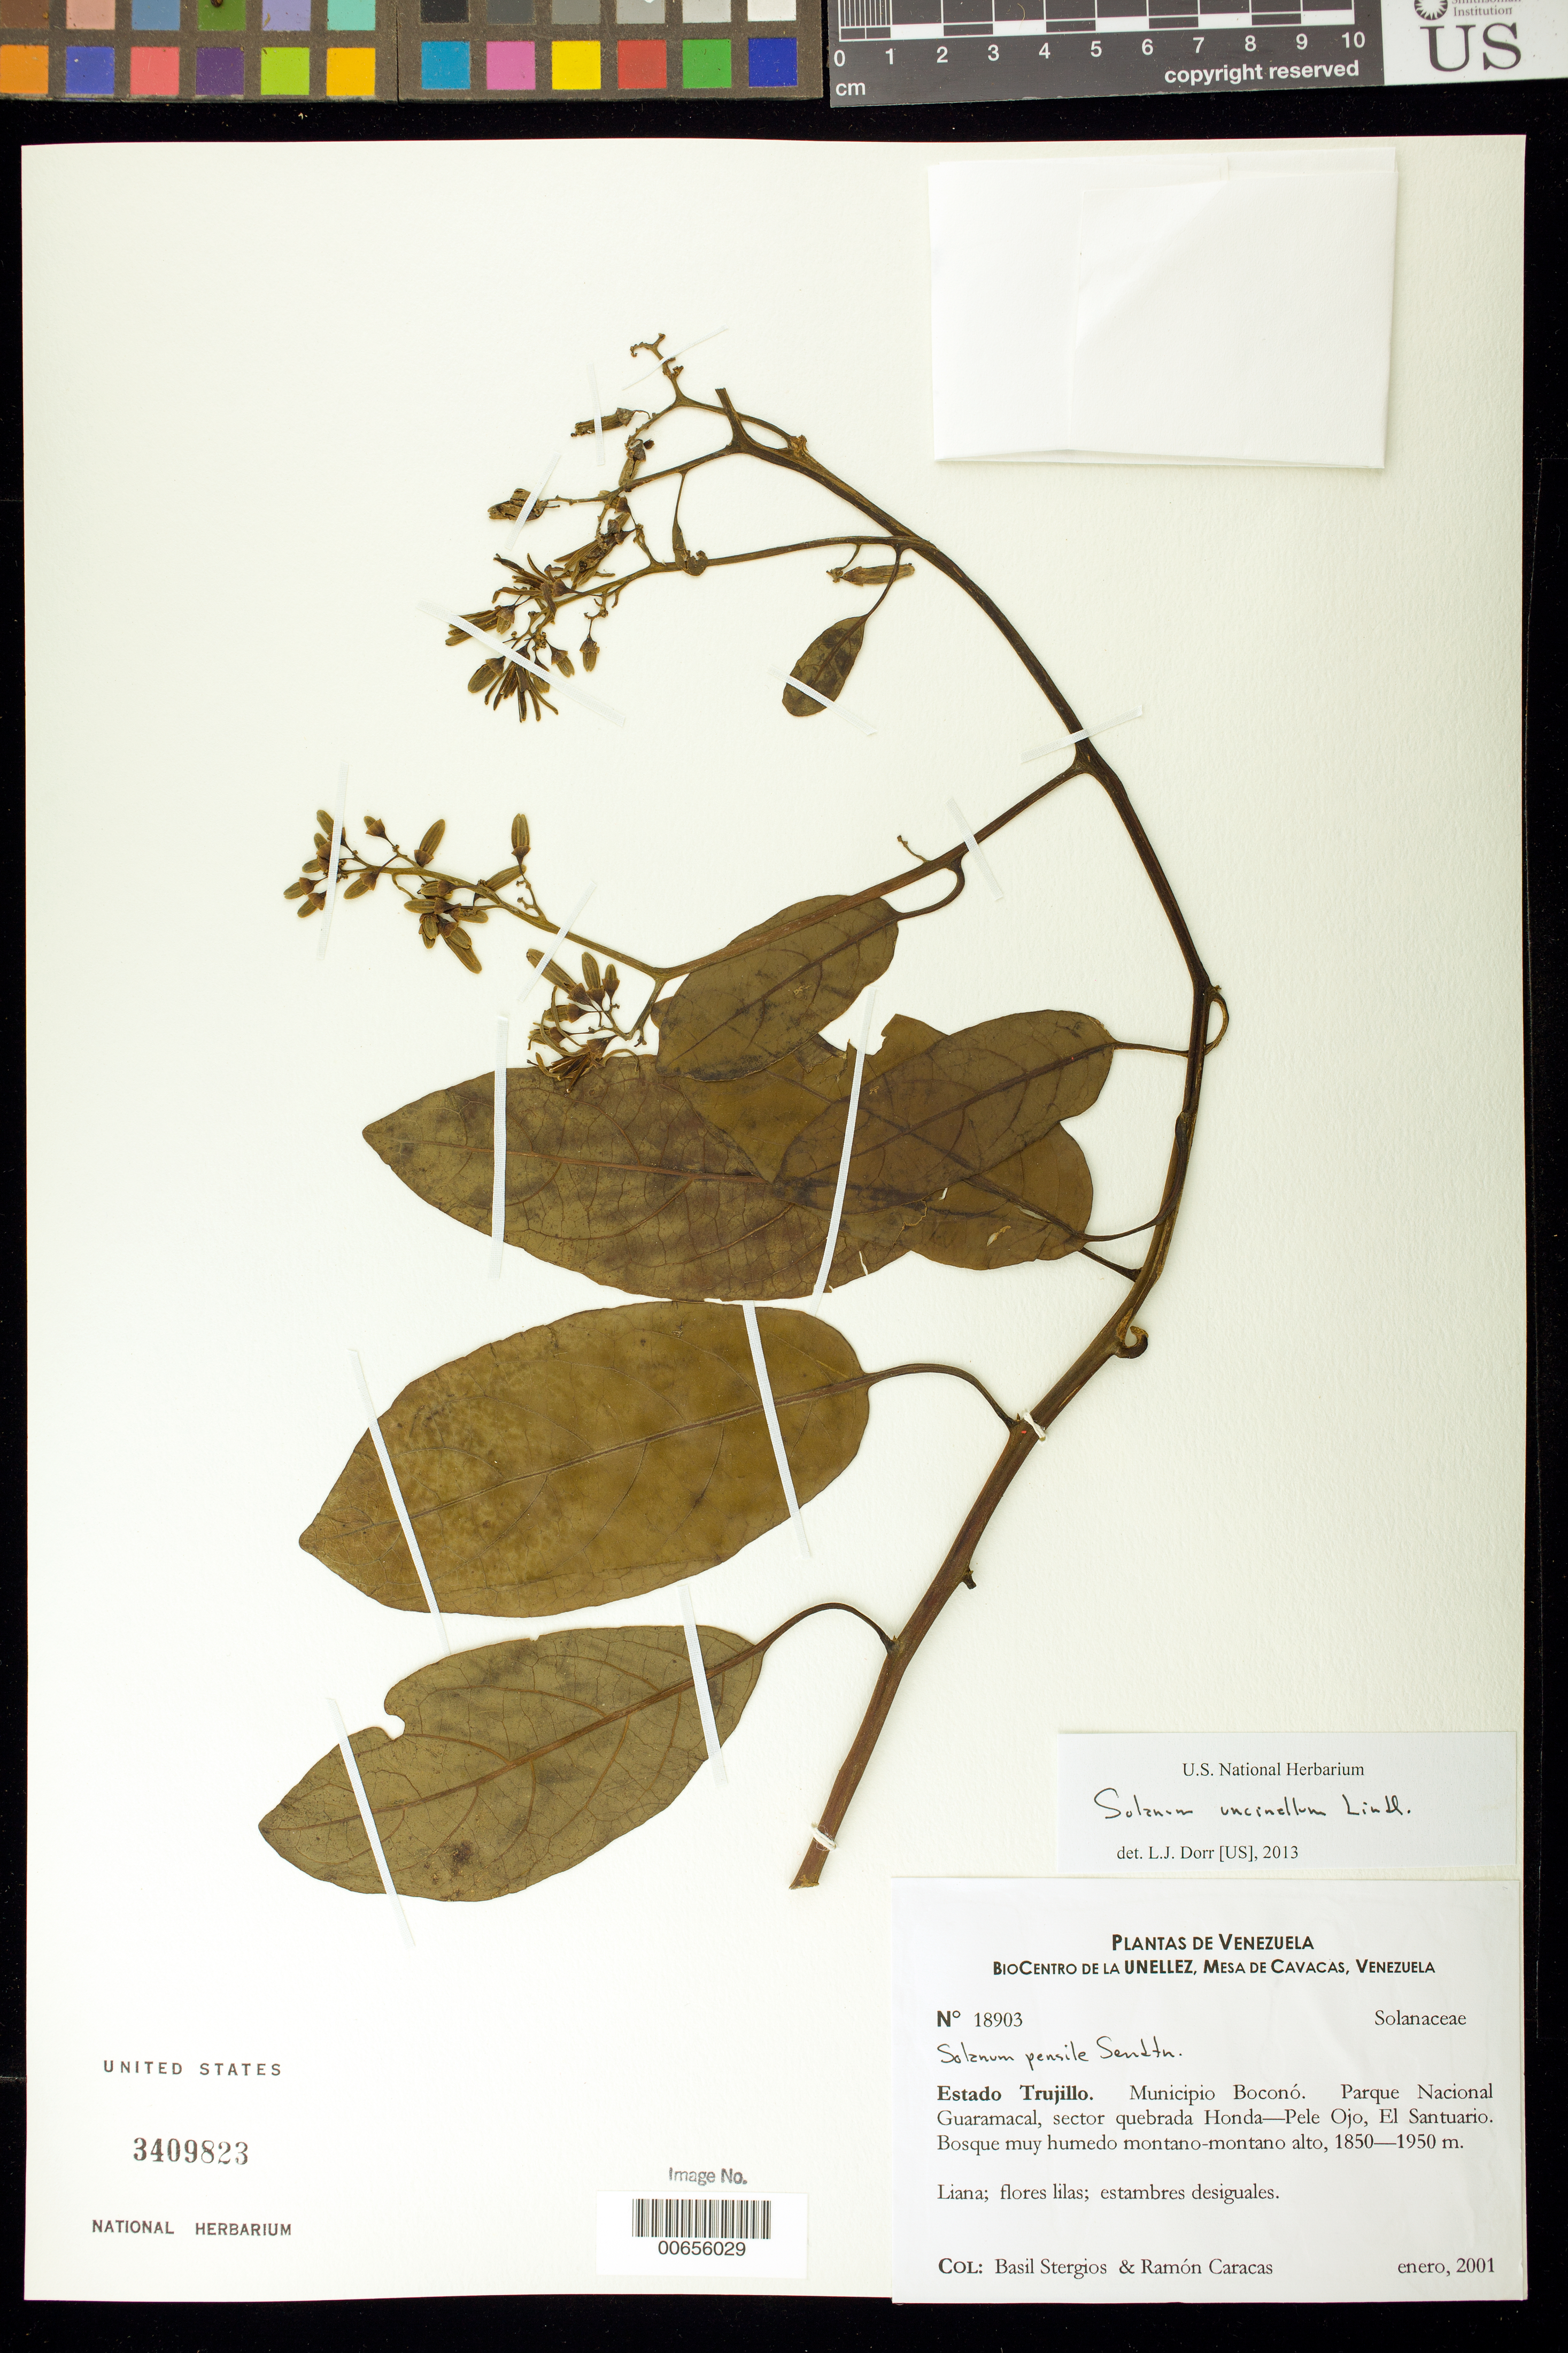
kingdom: Plantae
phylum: Tracheophyta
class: Magnoliopsida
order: Solanales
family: Solanaceae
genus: Solanum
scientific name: Solanum uncinellum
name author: Lindl.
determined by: Dorr, L. J., (BOT), Smithsonian Institution - National Museum of Natural History (UNITED STATES)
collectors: B. G. Stergios & R. Caracas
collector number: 18903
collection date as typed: Jan 2001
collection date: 2001-01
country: Venezuela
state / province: Trujillo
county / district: Boconó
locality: Parque Nacional Guaramacal, sector quebrada Honda-Pele Ojo, El Santuario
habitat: Bosque muy húmedo montano-montano alto.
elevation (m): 1850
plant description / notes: MY, PORT, US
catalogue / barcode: US 3409823